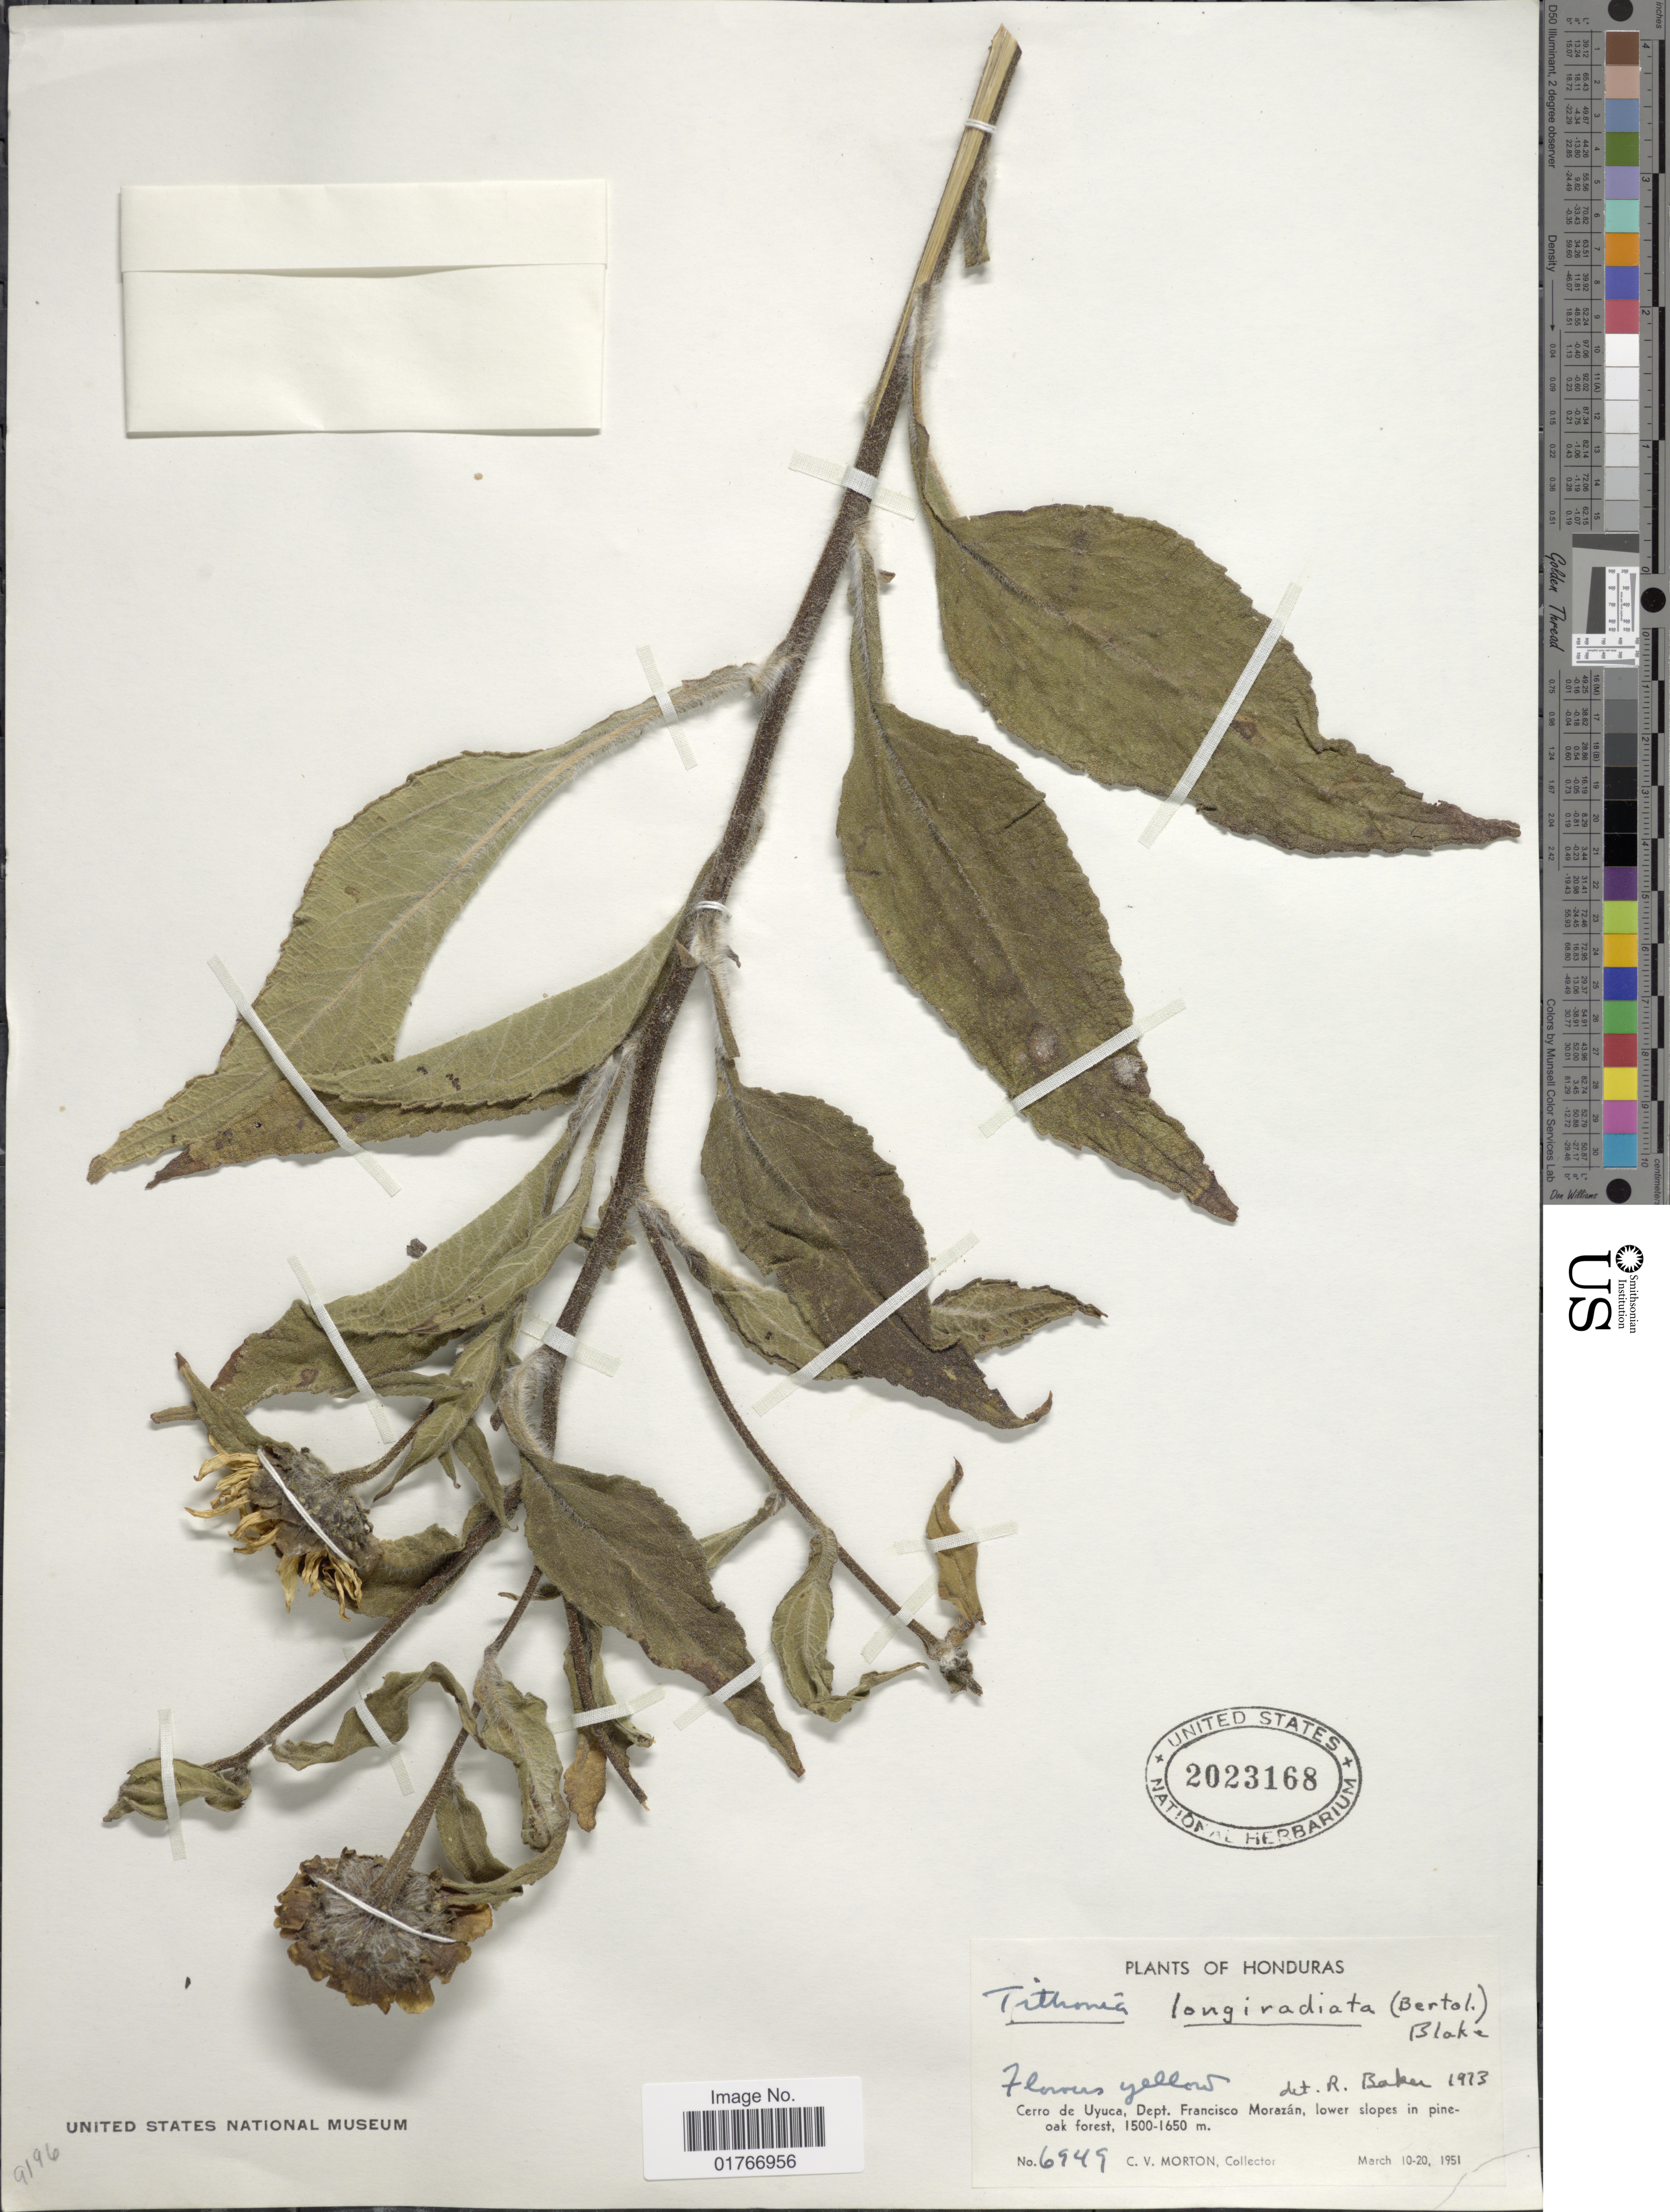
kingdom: Plantae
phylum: Tracheophyta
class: Magnoliopsida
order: Asterales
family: Asteraceae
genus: Tithonia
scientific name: Tithonia longiradiata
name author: (Bertol.) S.F. Blake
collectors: C. V. Morton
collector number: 6949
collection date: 1951-03-10/1951-03-20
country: Honduras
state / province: Fco. Morazán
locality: Cerro de Uyuca, Dept. Francisco Morazan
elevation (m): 1500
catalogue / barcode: US 2023168